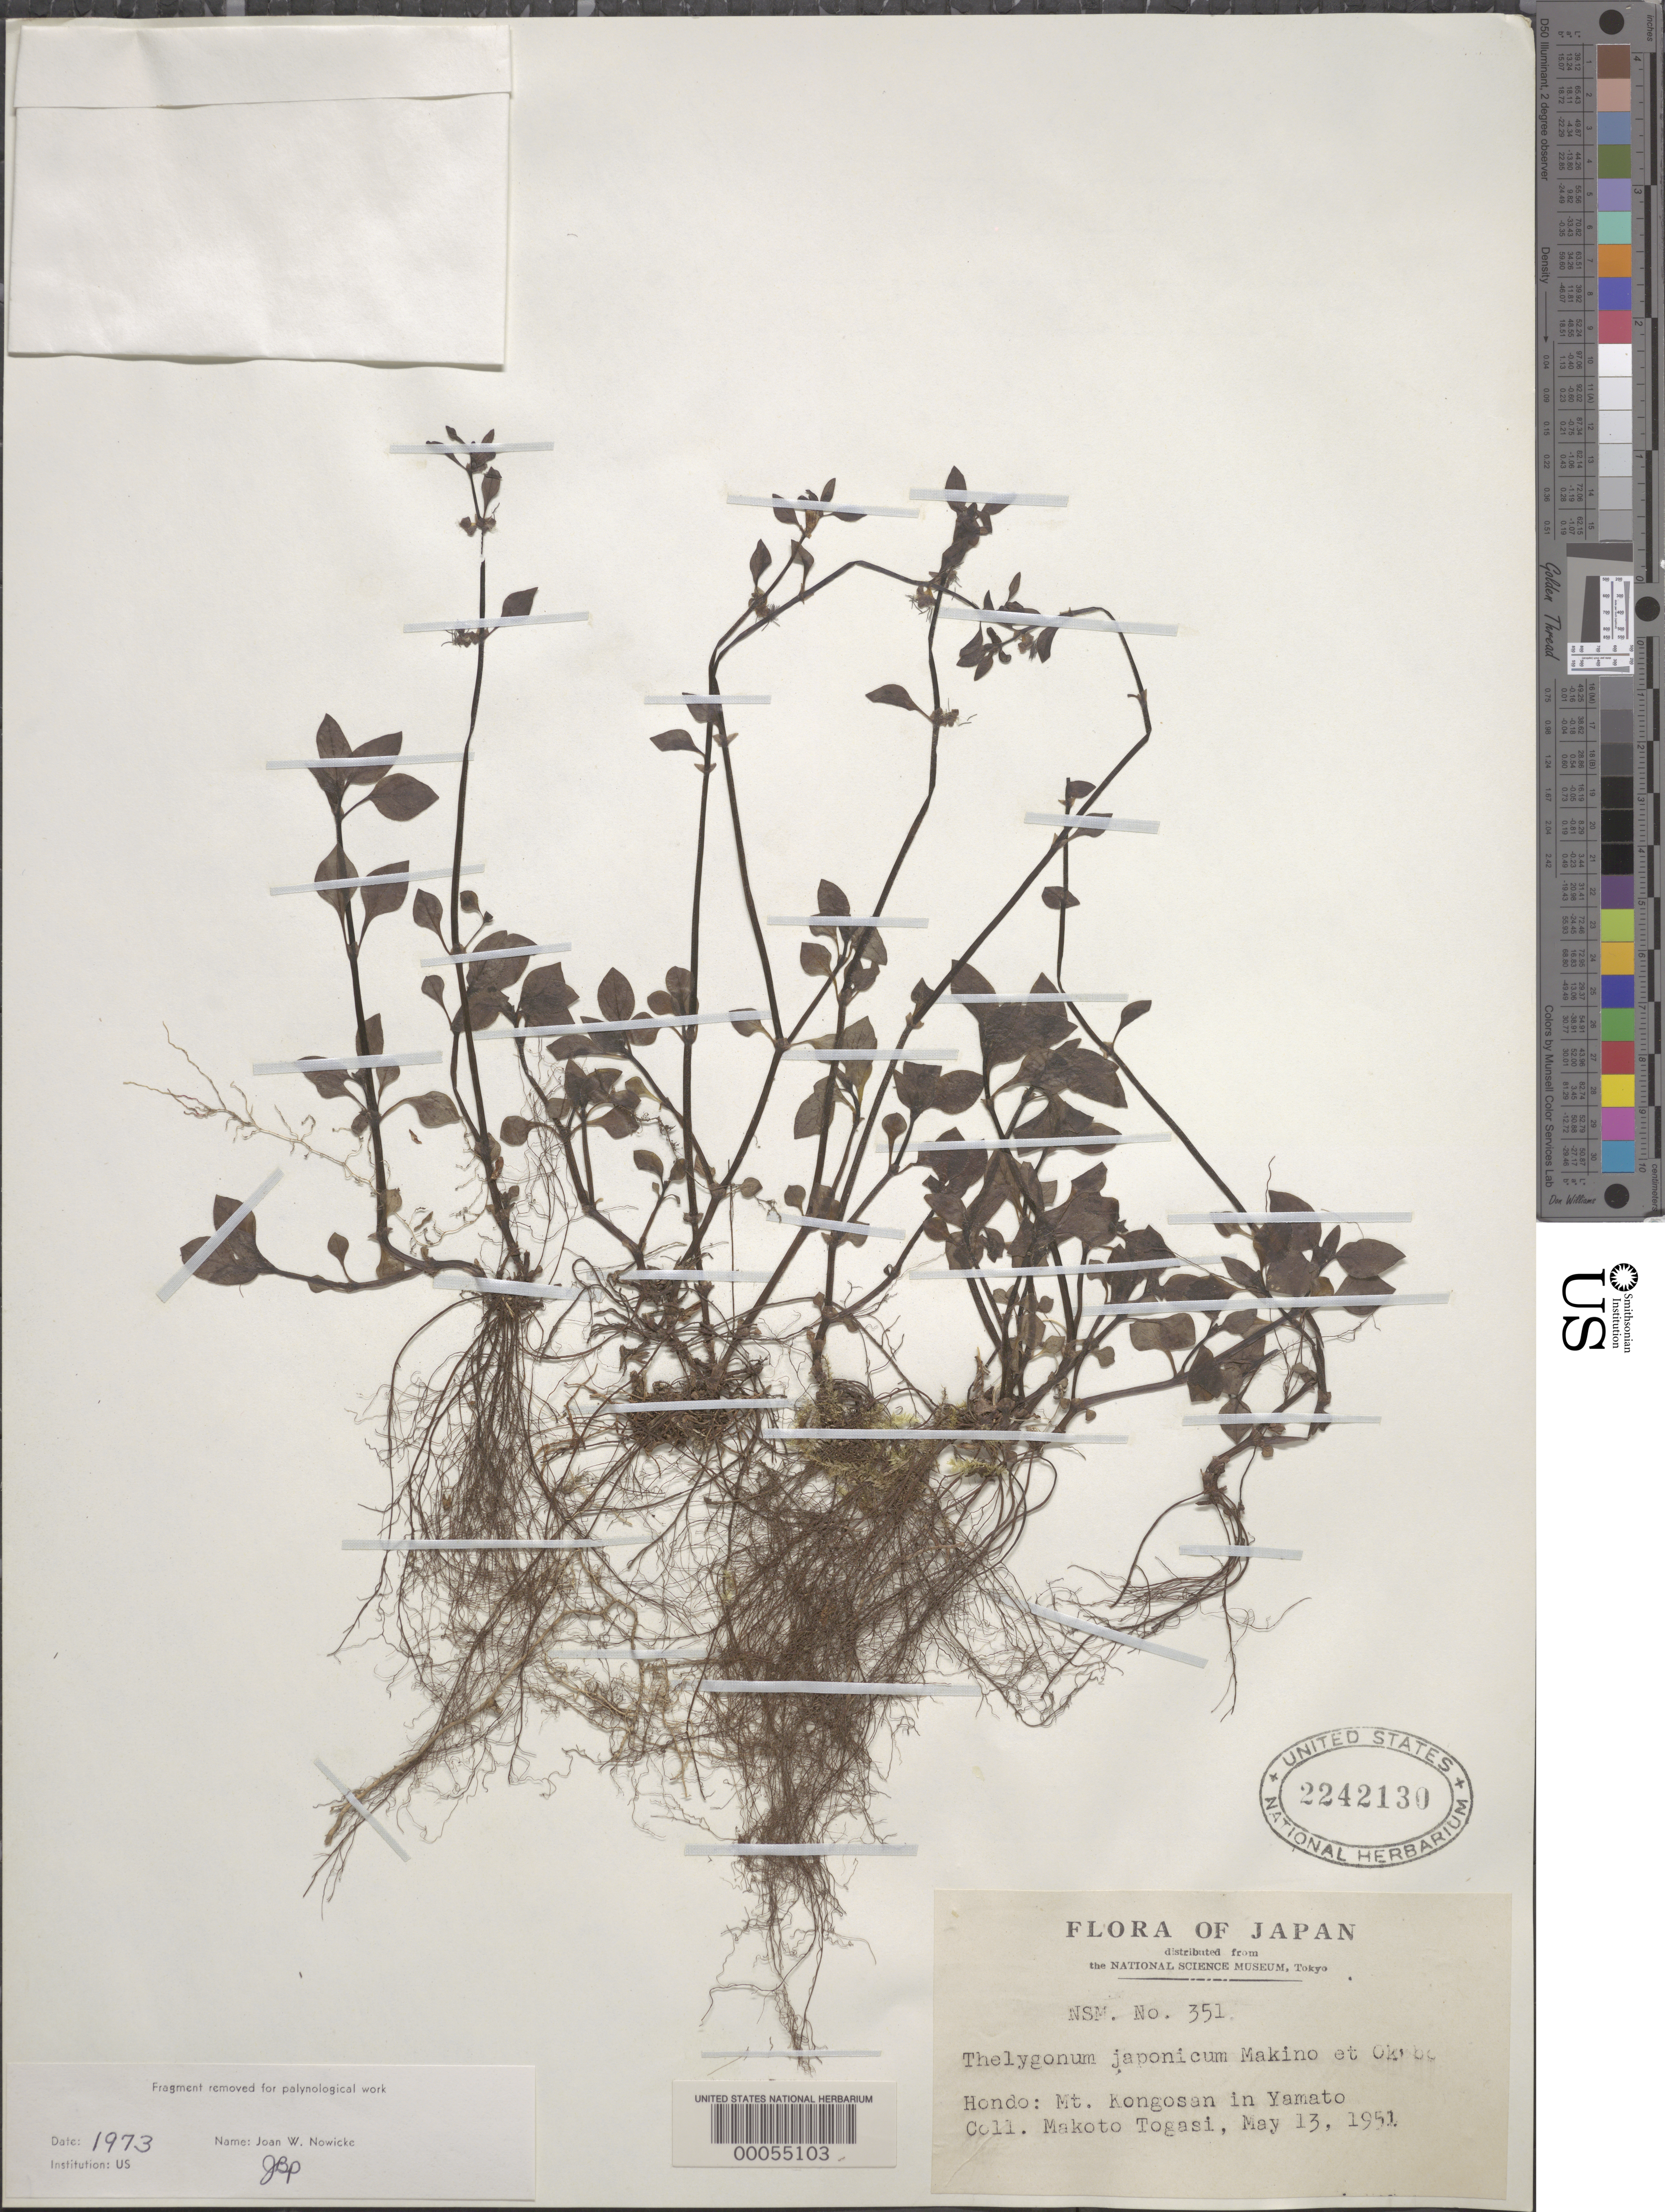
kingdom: Plantae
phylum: Tracheophyta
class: Magnoliopsida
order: Gentianales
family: Rubiaceae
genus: Theligonum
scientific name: Theligonum japonicum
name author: Ôkubo & Makino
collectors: M. Togasi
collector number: Nsm 351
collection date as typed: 13 May 1951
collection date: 1951-05-13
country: Japan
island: Honshu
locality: Mt. kongosan in yamato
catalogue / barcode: US 2242130